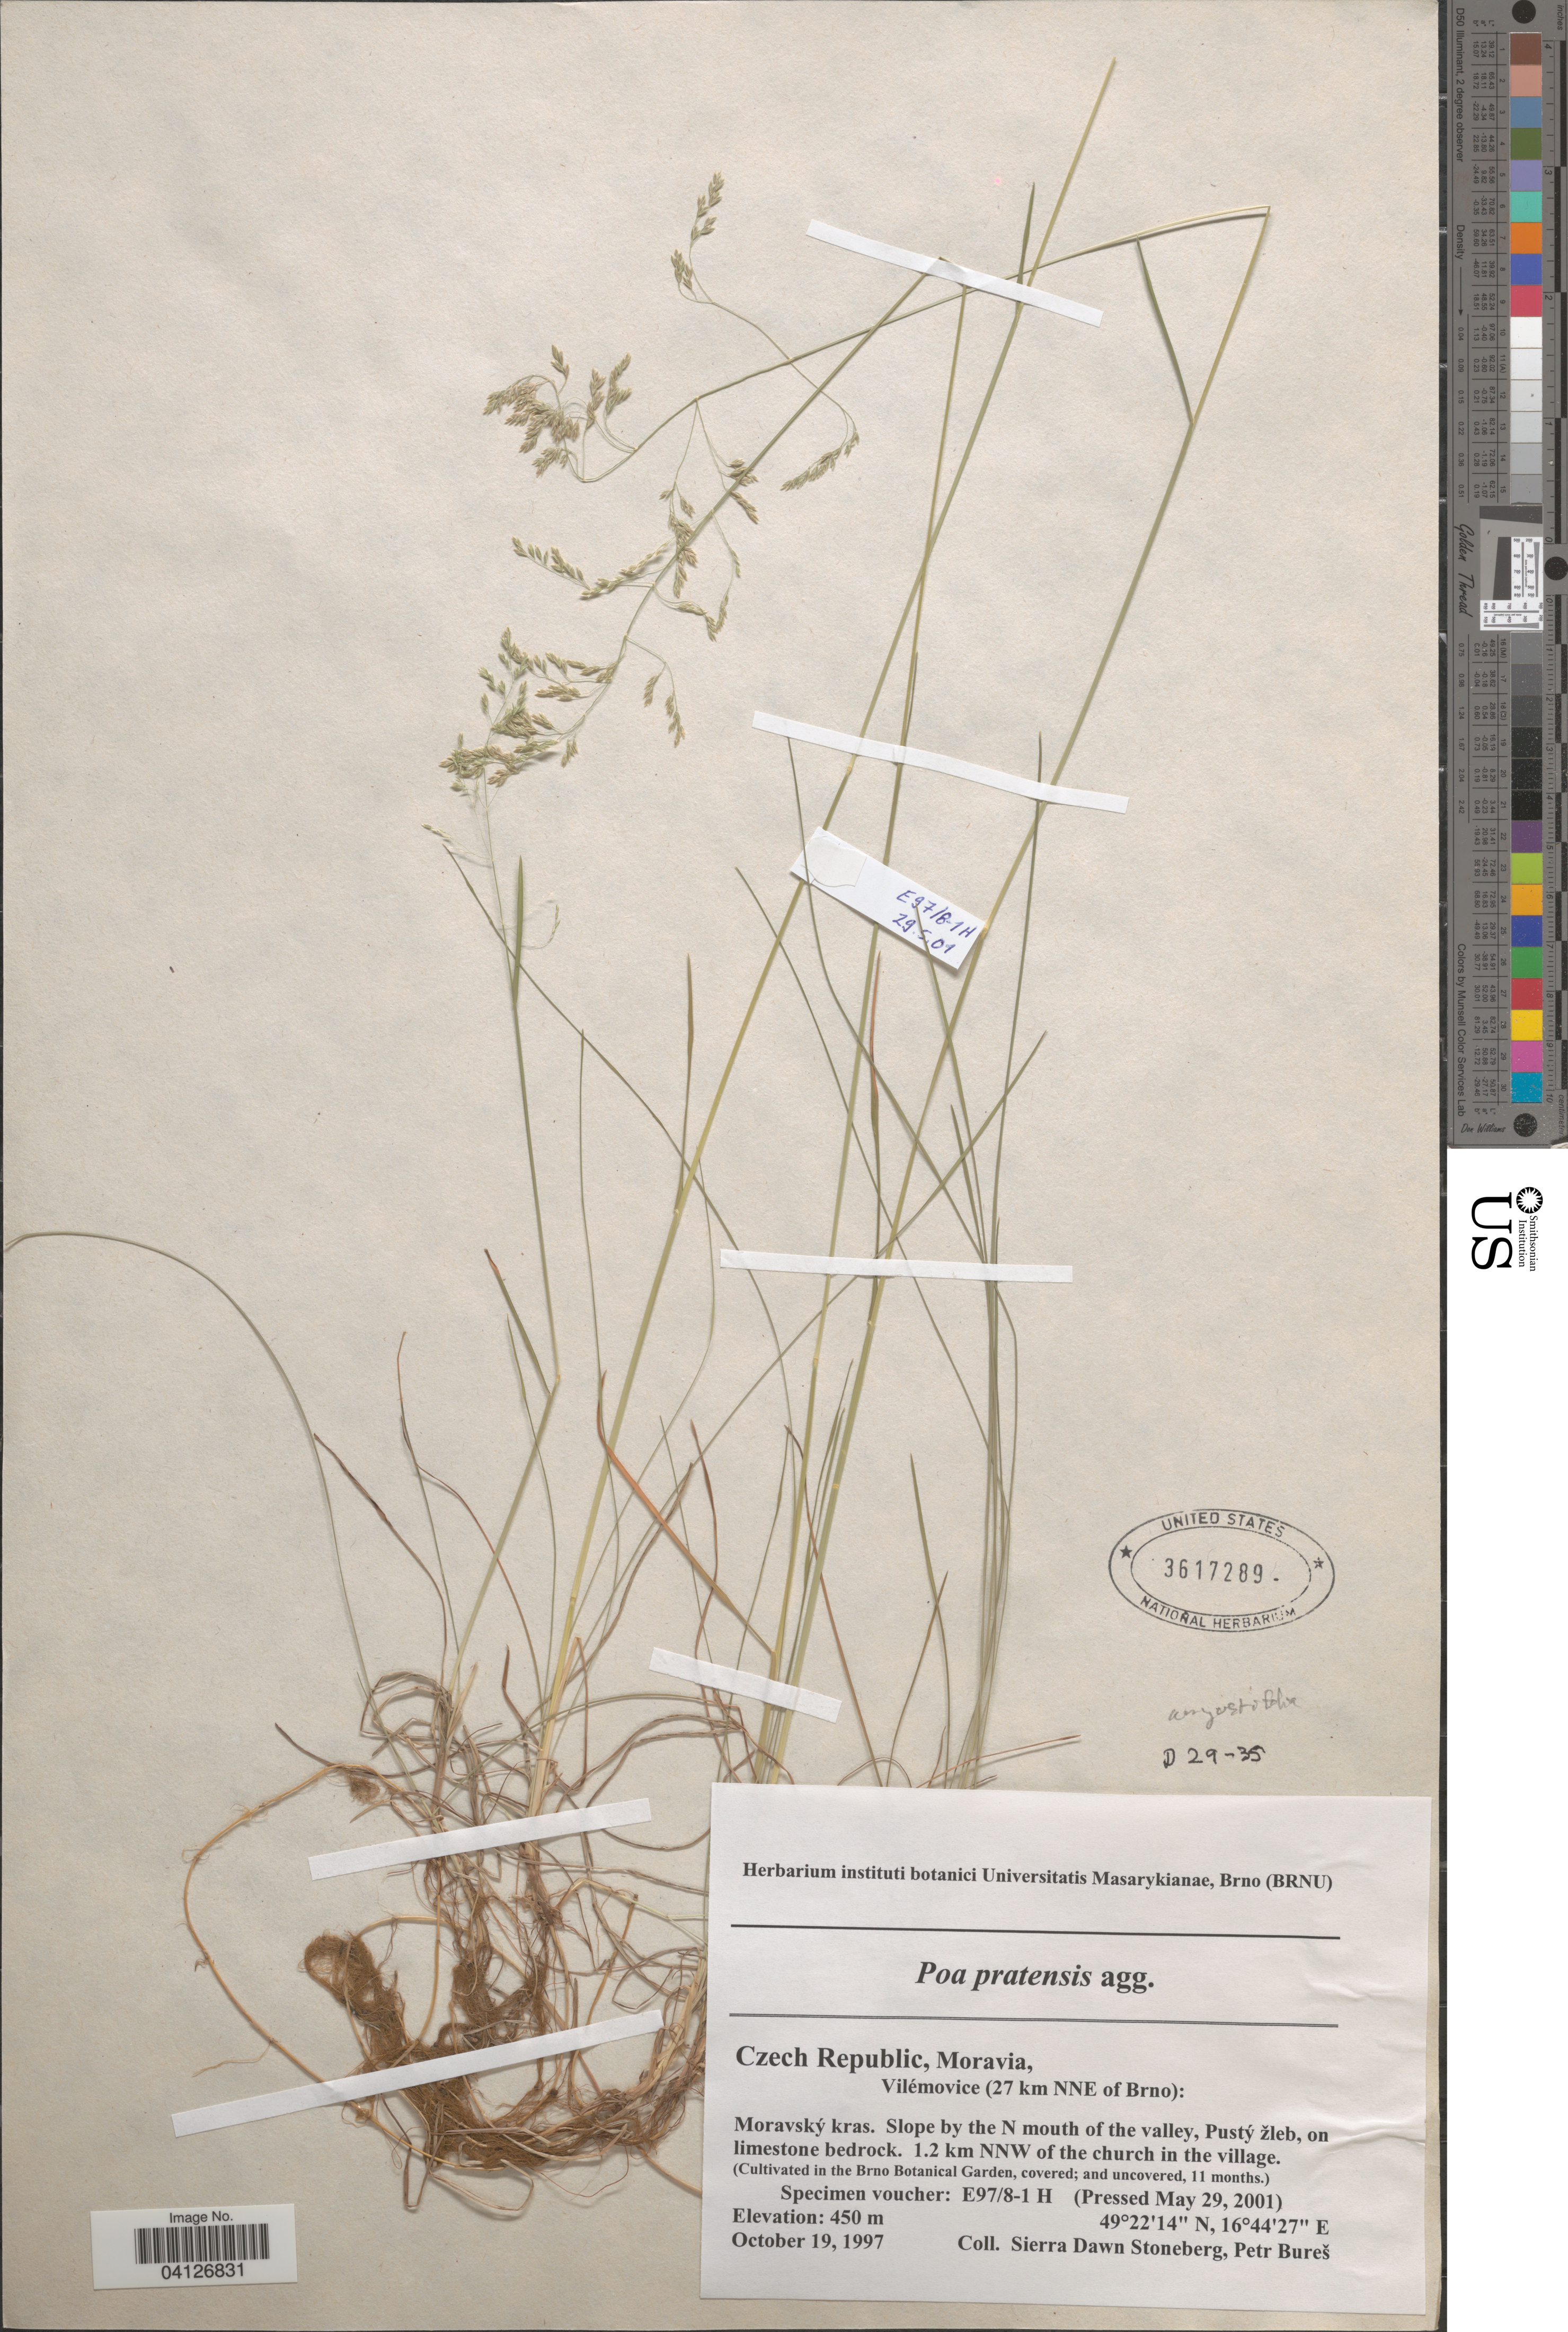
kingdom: Plantae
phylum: Tracheophyta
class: Liliopsida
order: Poales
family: Poaceae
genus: Poa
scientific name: Poa pratensis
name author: L.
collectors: Ex herb. instituti botanici Universitatis Masarykianae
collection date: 2001-05-29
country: Czechia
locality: In the Brno Botanical Garden, covered; and uncovered, 11 months.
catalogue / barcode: US 3617289